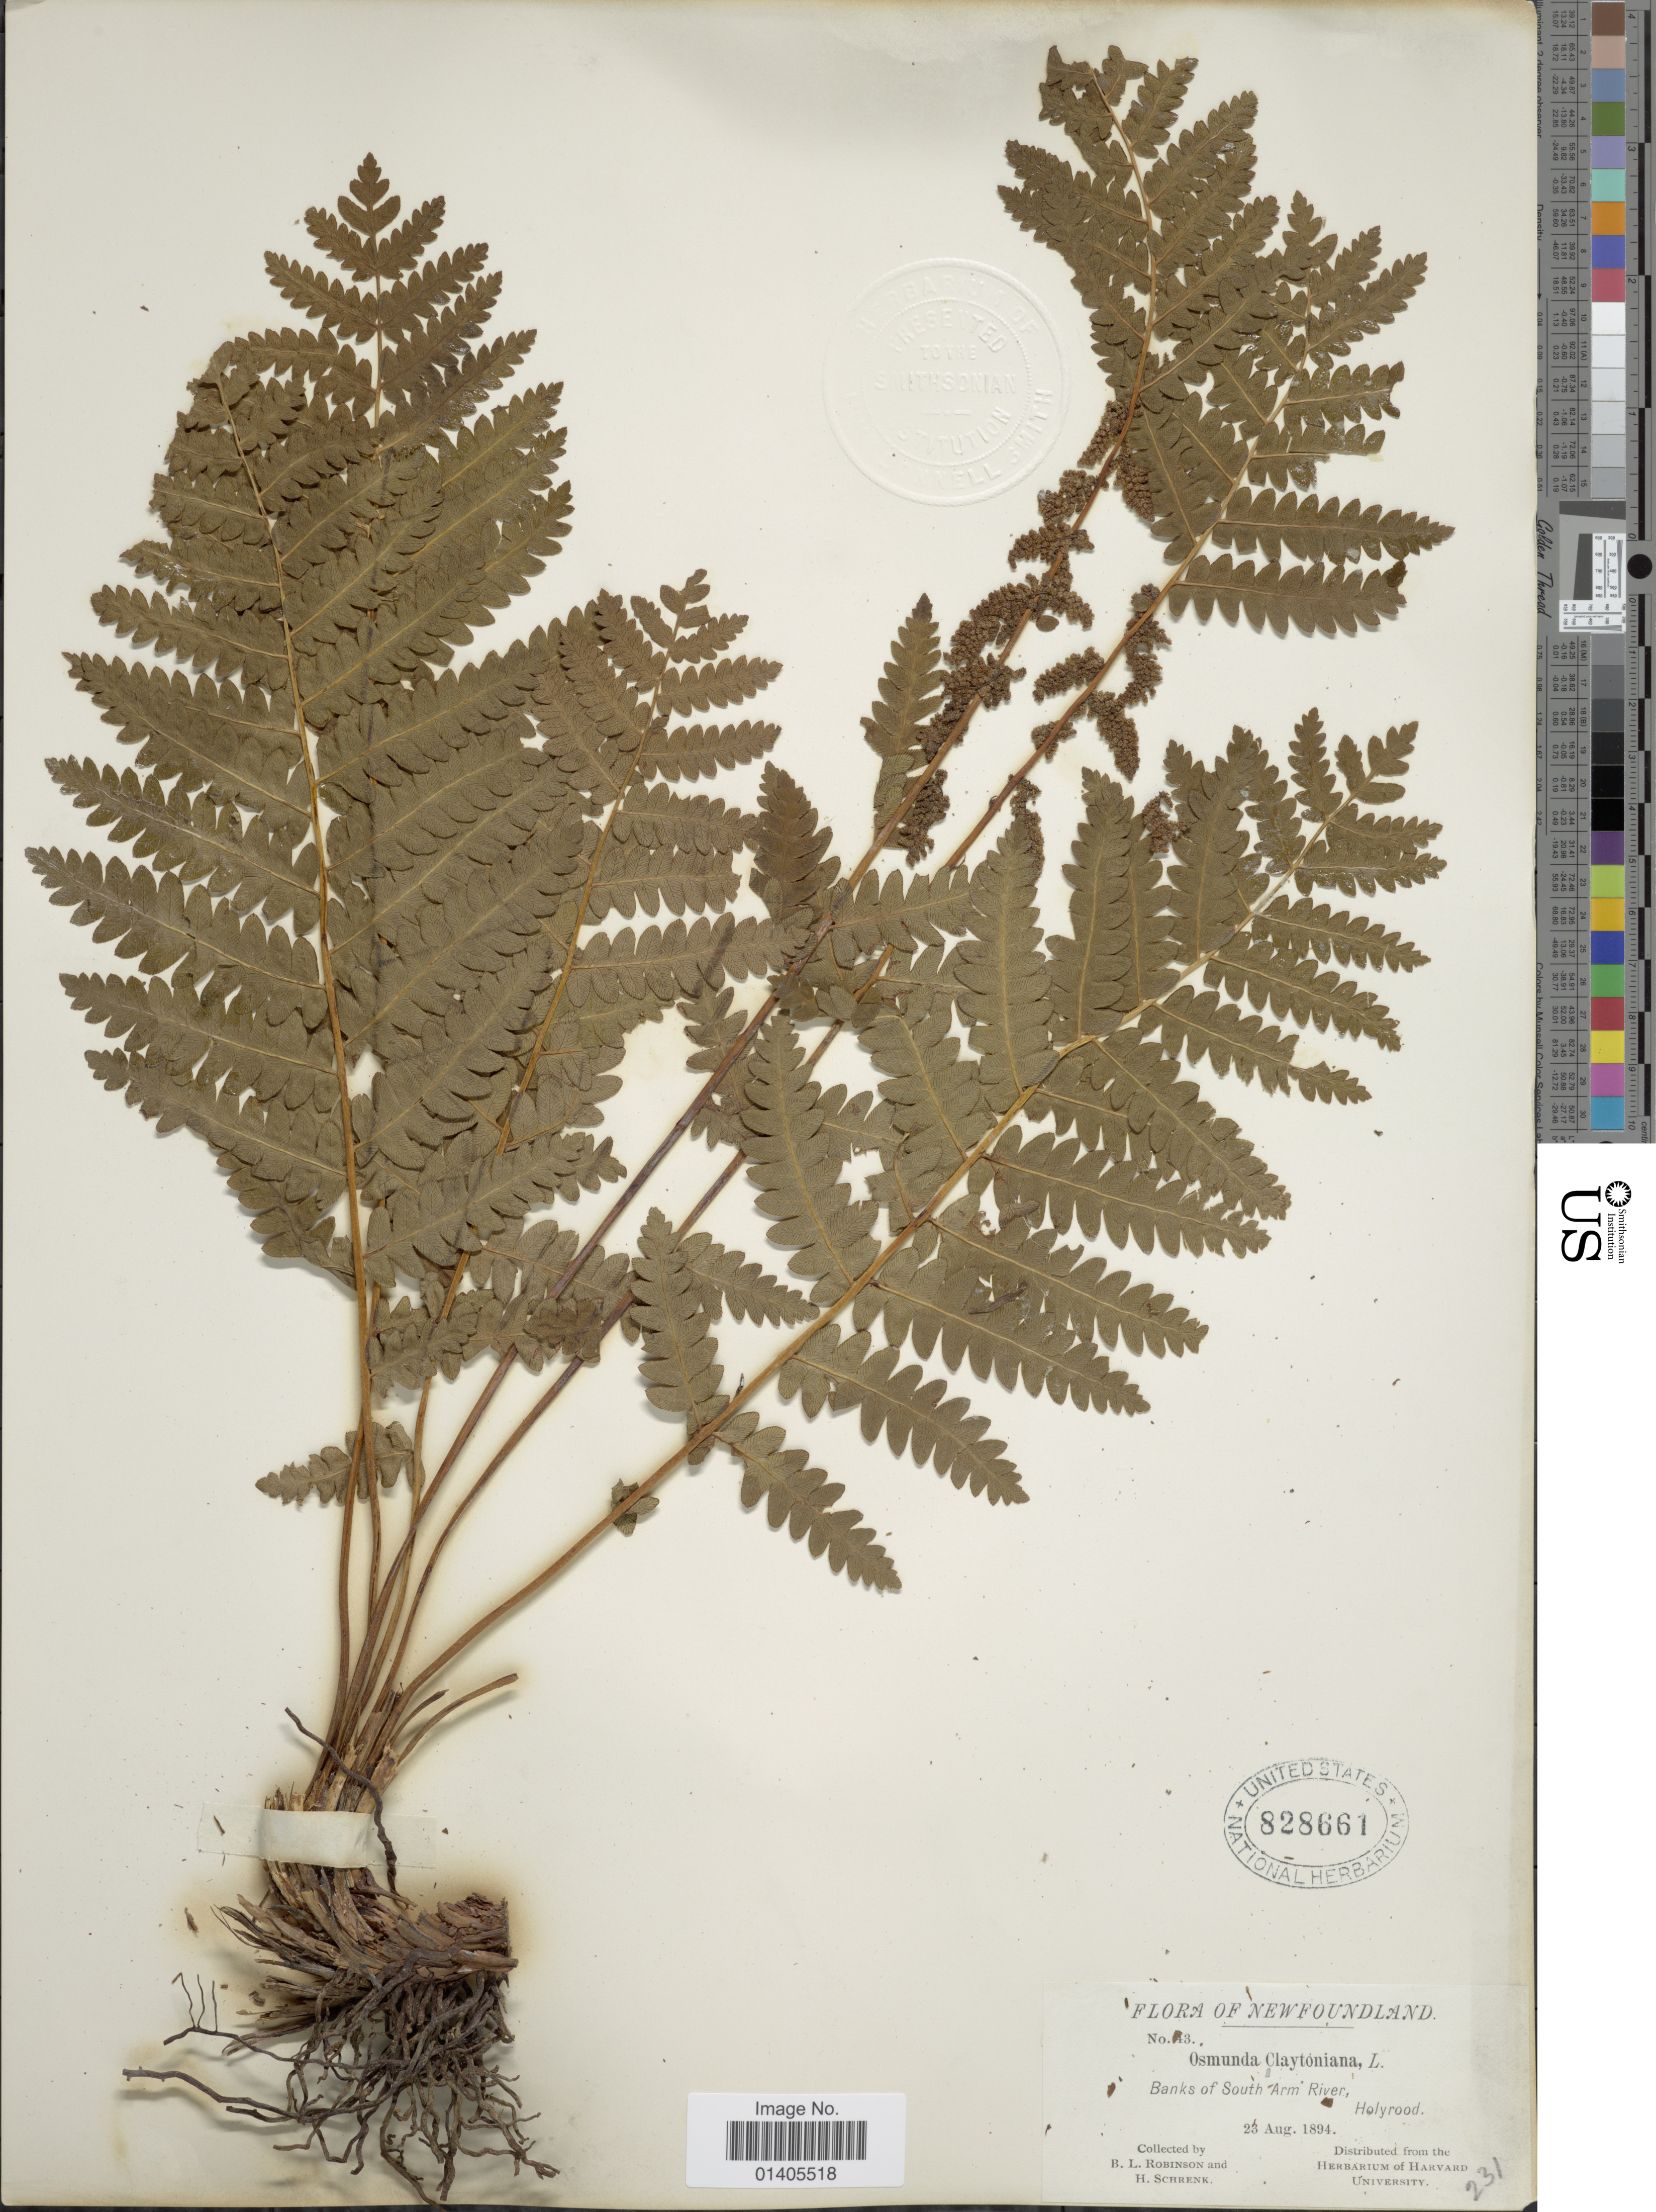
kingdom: Plantae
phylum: Tracheophyta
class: Polypodiopsida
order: Osmundales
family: Osmundaceae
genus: Osmunda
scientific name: Osmunda claytoniana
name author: (L.) Tagawa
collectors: B. L. Robinson & H. v. Schrenk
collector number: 43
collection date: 1894-08-23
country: Canada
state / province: Newfoundland and Labrador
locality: Banks of South Arm River, Holyrood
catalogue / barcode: US 828661